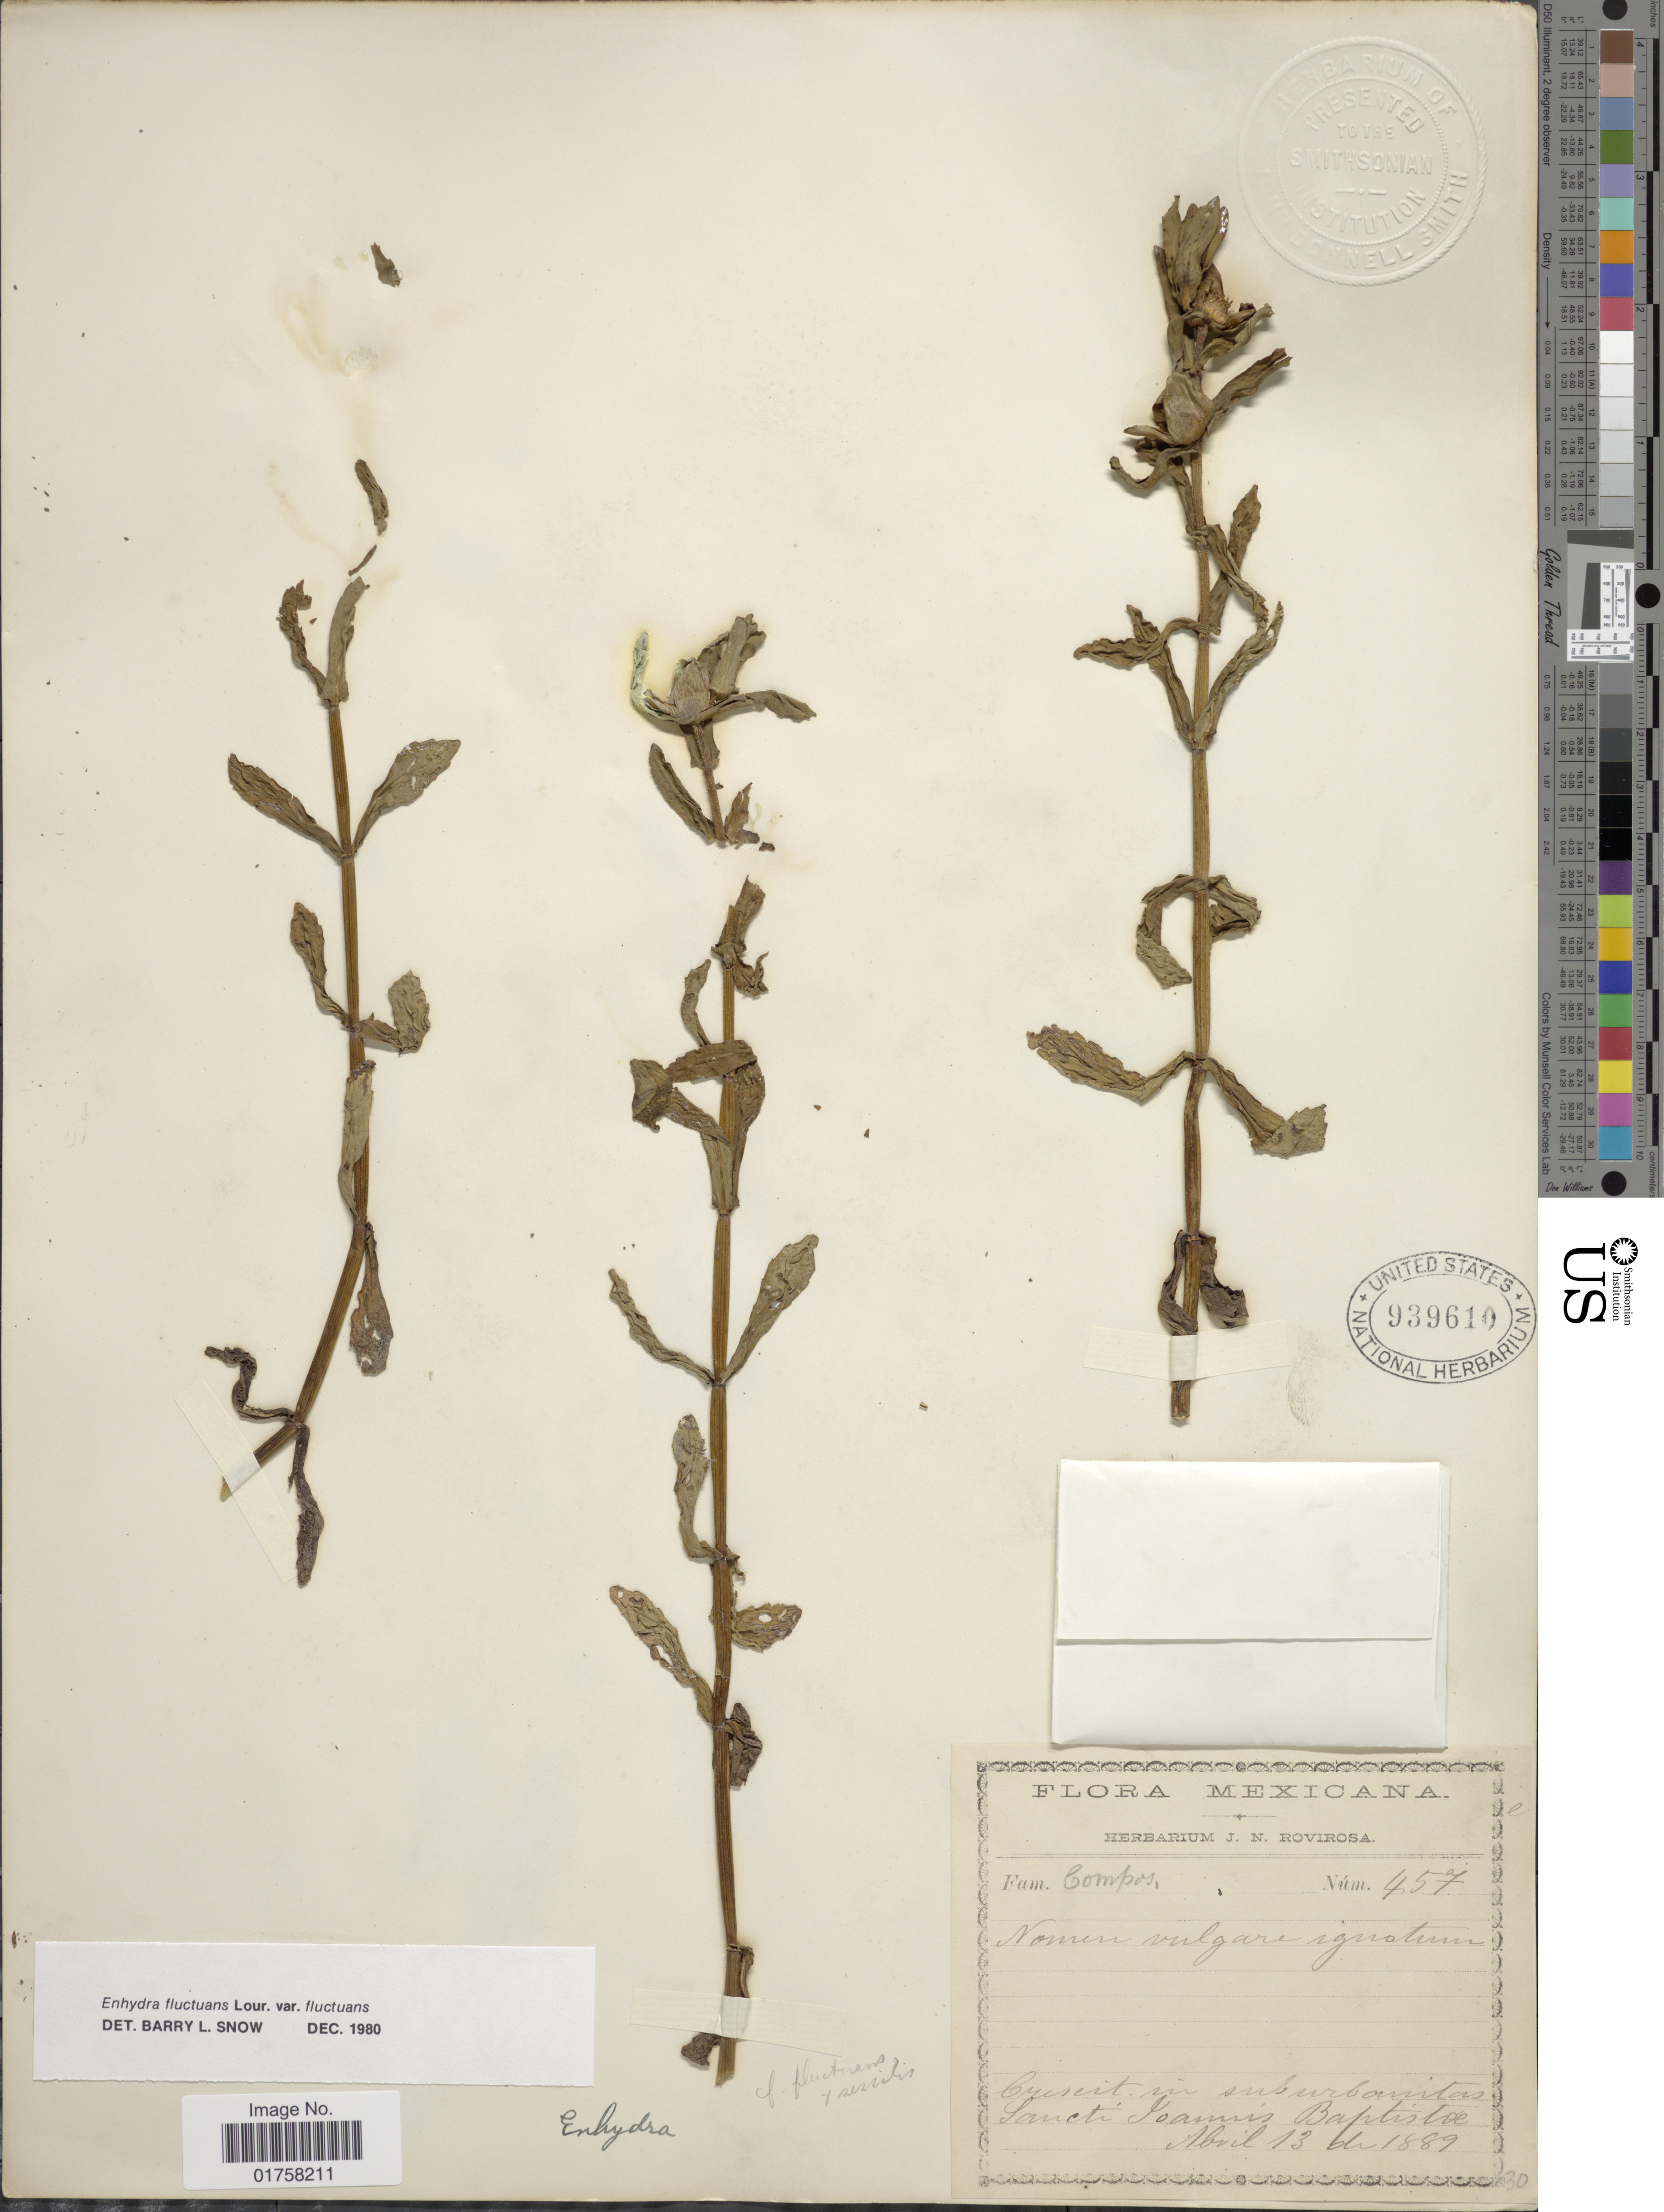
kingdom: Plantae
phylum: Tracheophyta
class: Magnoliopsida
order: Asterales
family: Asteraceae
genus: Enhydra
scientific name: Enhydra fluctuans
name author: Lour.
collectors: ex herb. J.N. Rovirosa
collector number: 457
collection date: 1889-04-13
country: Mexico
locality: Crescit in suburbanitas Sancti Joannis Baptistae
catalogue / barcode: US 939610